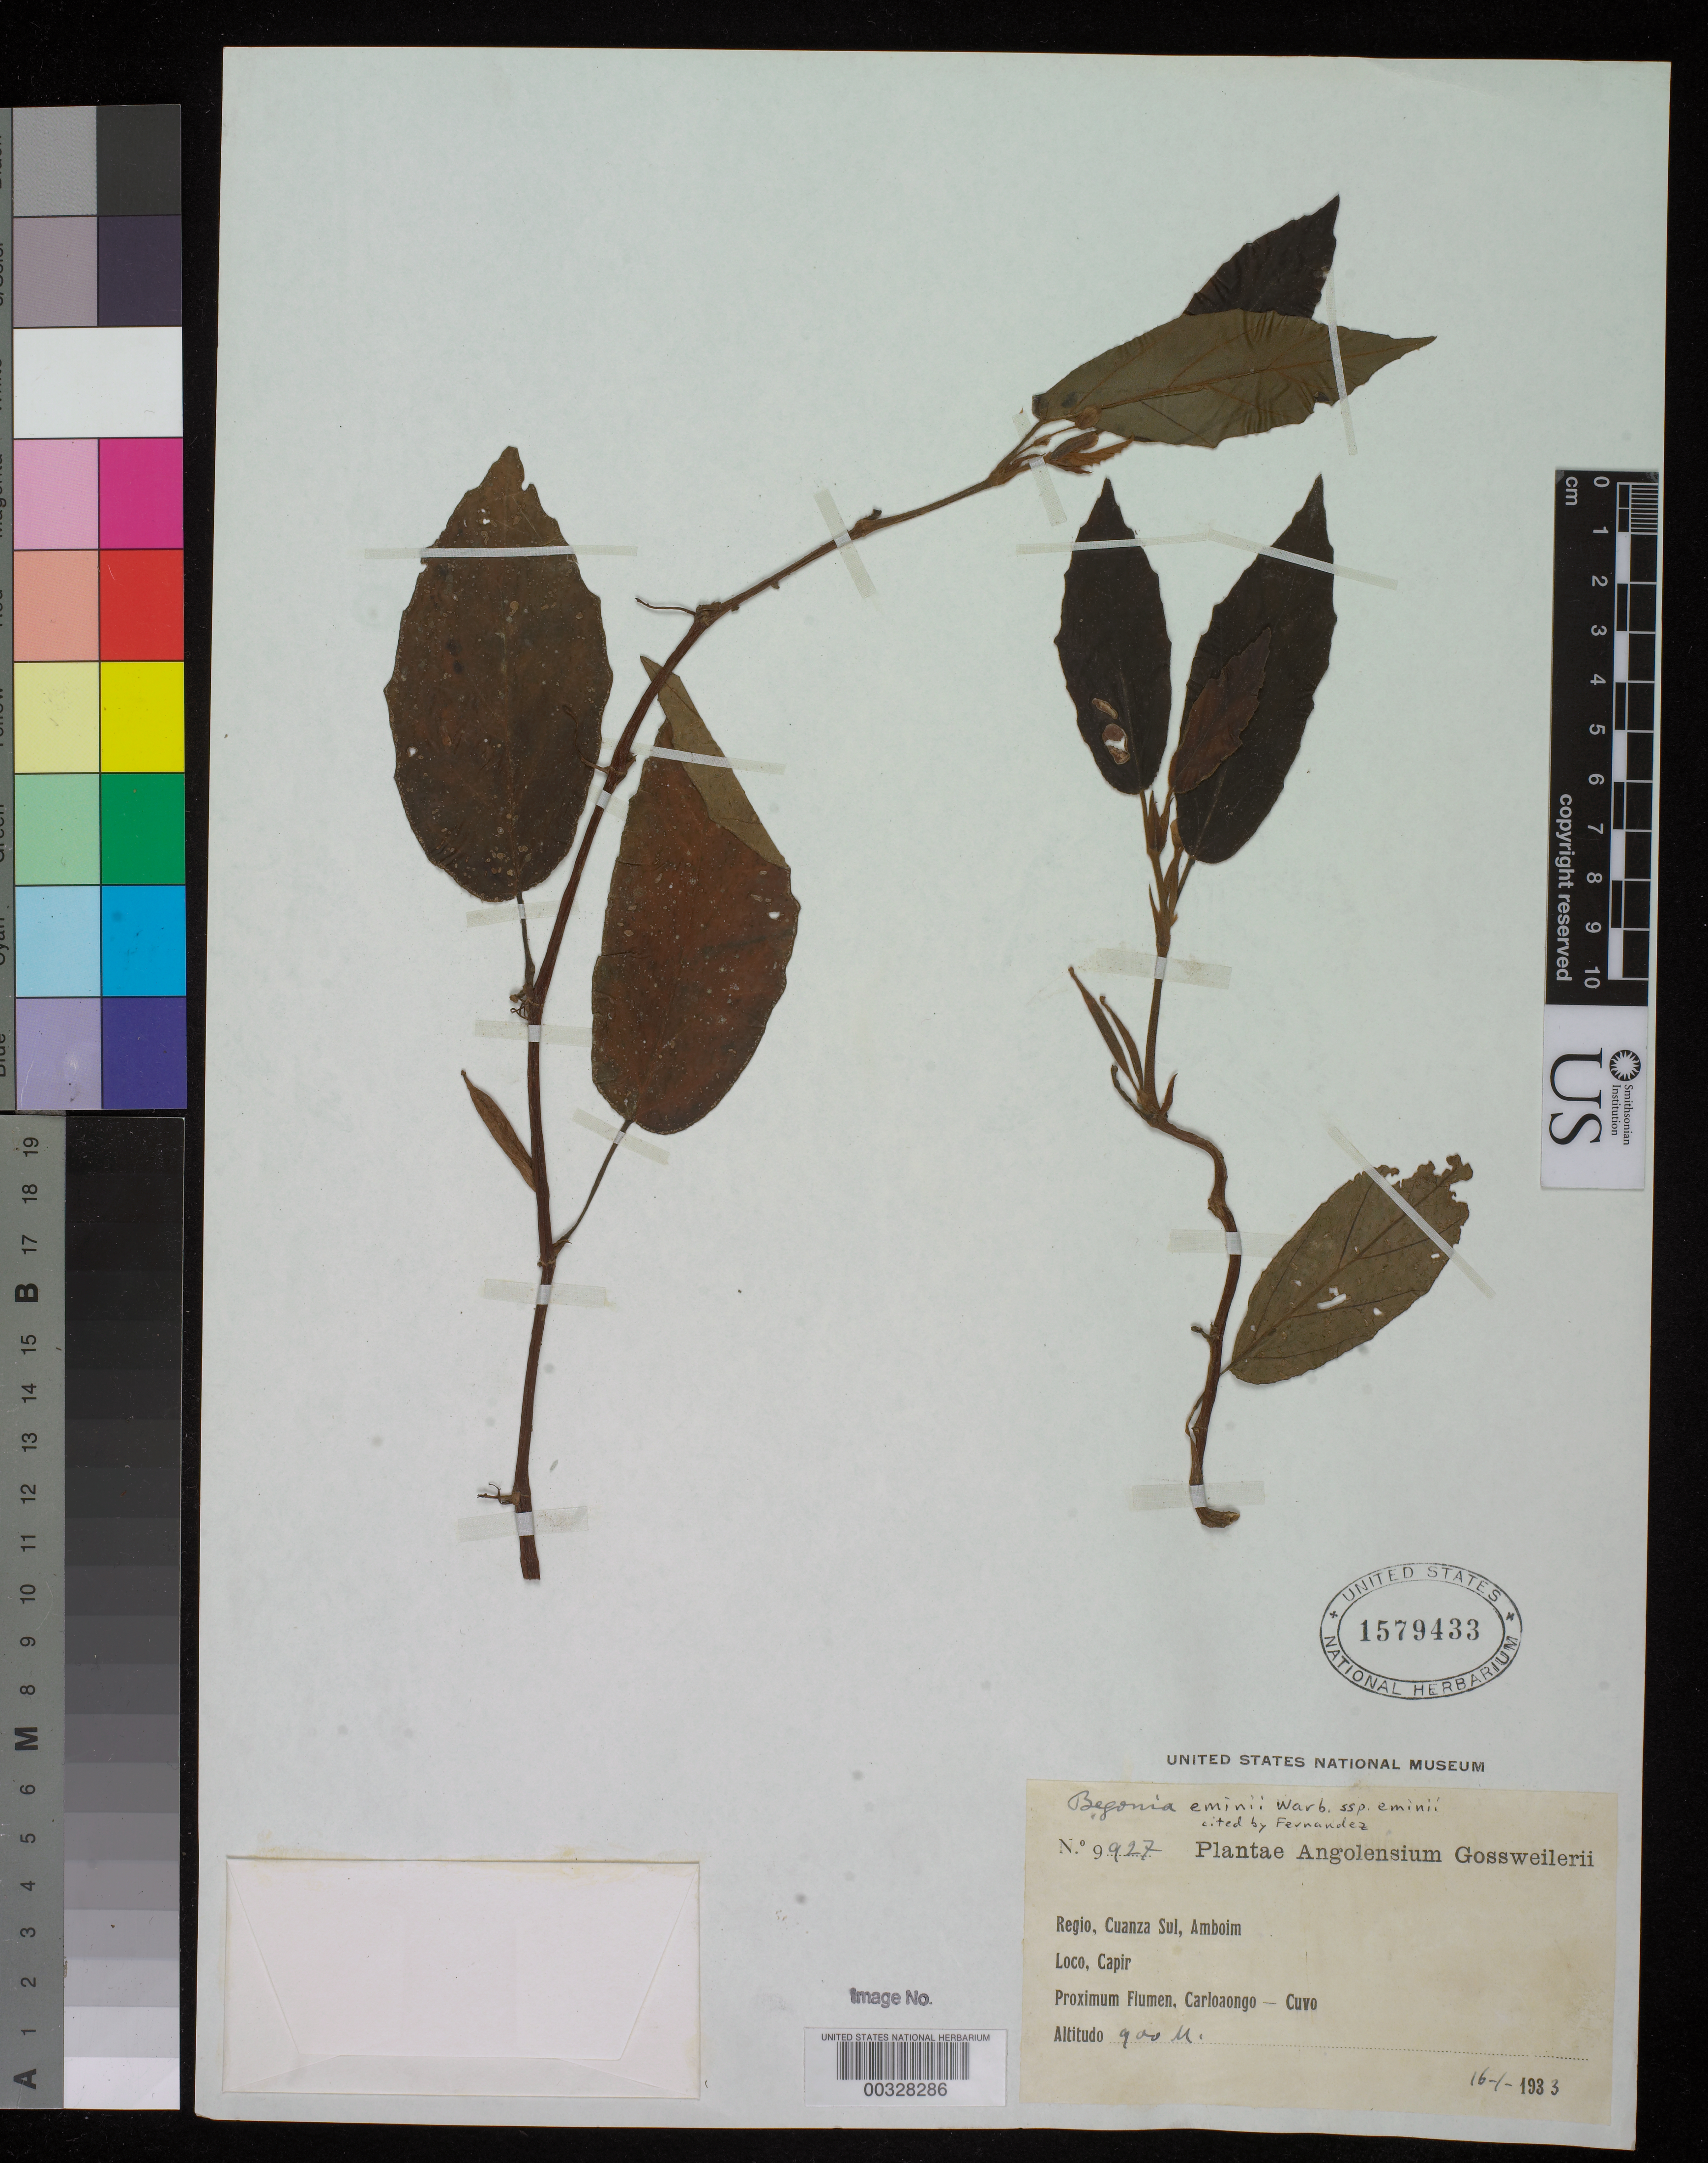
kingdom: Plantae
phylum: Tracheophyta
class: Magnoliopsida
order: Cucurbitales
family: Begoniaceae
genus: Begonia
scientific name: Begonia eminii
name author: Warb.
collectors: J. Gossweiler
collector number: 9927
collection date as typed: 16 Jan 1933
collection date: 1933-01-16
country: Angola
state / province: Cuanza Sul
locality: Amboim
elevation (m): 900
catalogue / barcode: US 1579433